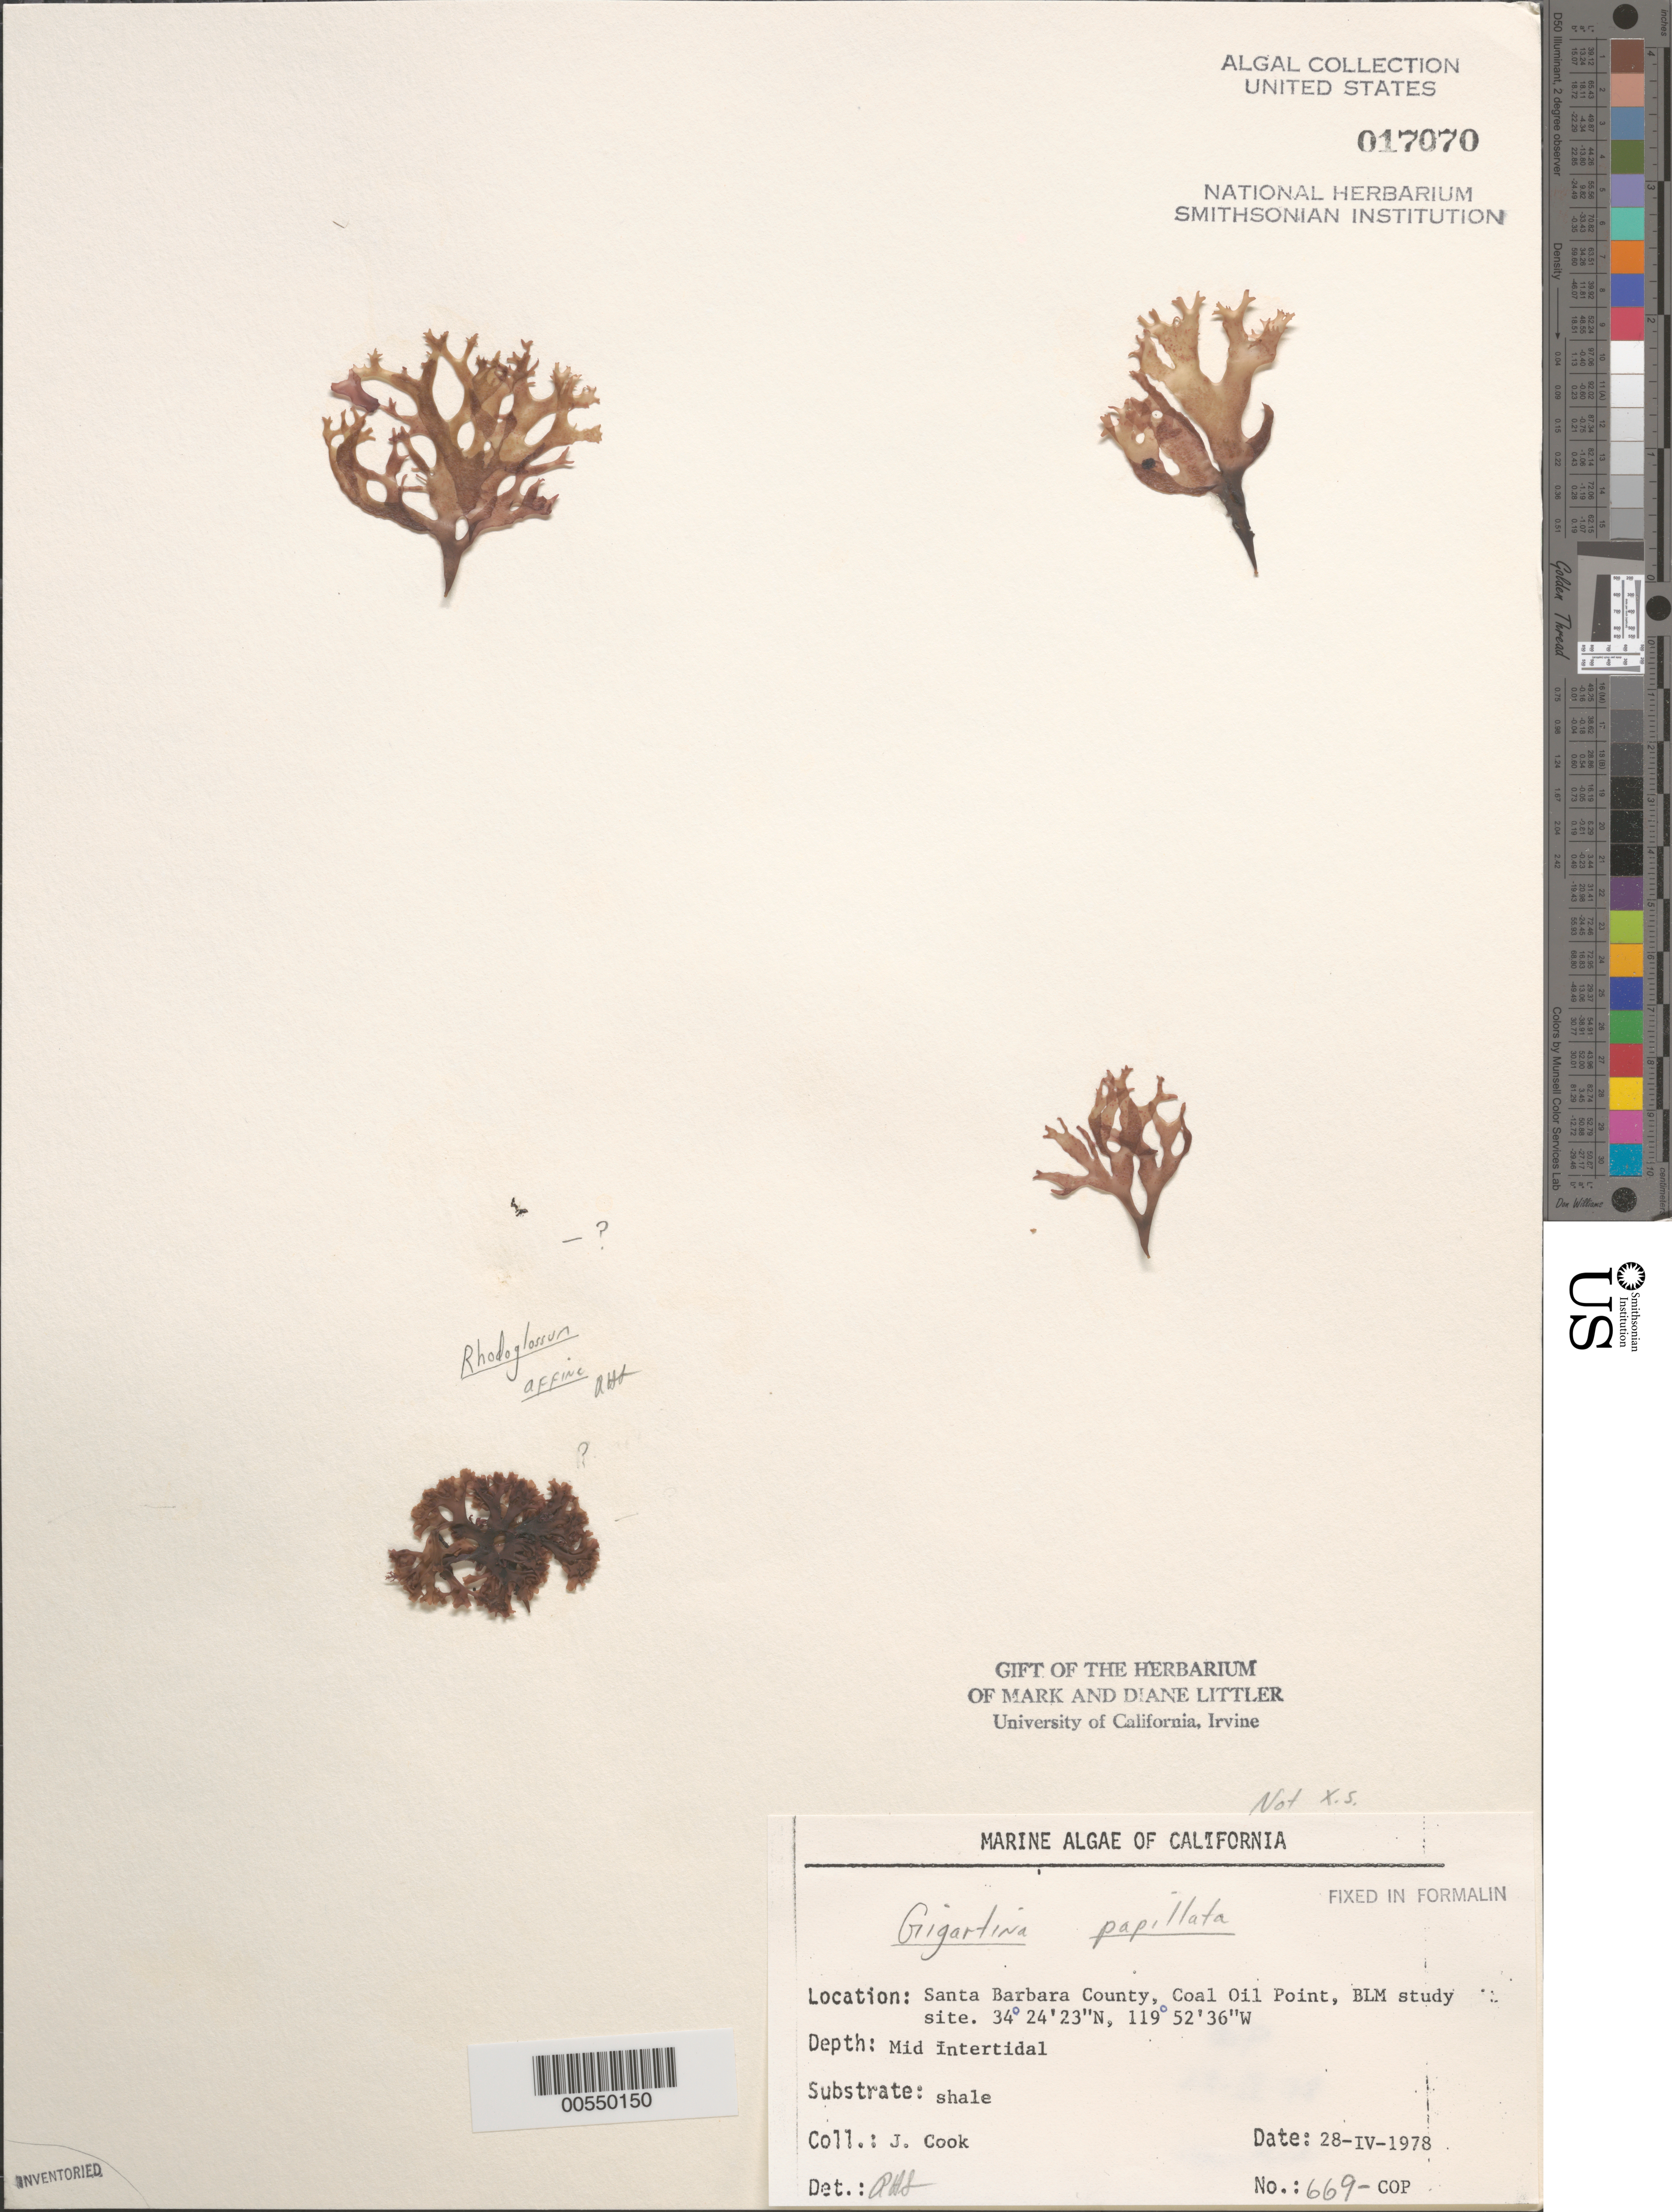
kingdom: Plantae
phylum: Rhodophyta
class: Florideophyceae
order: Gigartinales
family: Phyllophoraceae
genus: Mastocarpus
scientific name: Mastocarpus papillatus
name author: (C. Agardh) Kütz.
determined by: Algae name updating Project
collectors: J. Cook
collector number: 669-cop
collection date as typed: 28 Apr 1978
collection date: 1978-04-28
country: United States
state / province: California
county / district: Santa Barbara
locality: Coal Oil Point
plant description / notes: BLM-SOCALBIGHT Rocky Intertidal Survey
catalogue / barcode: US 17070